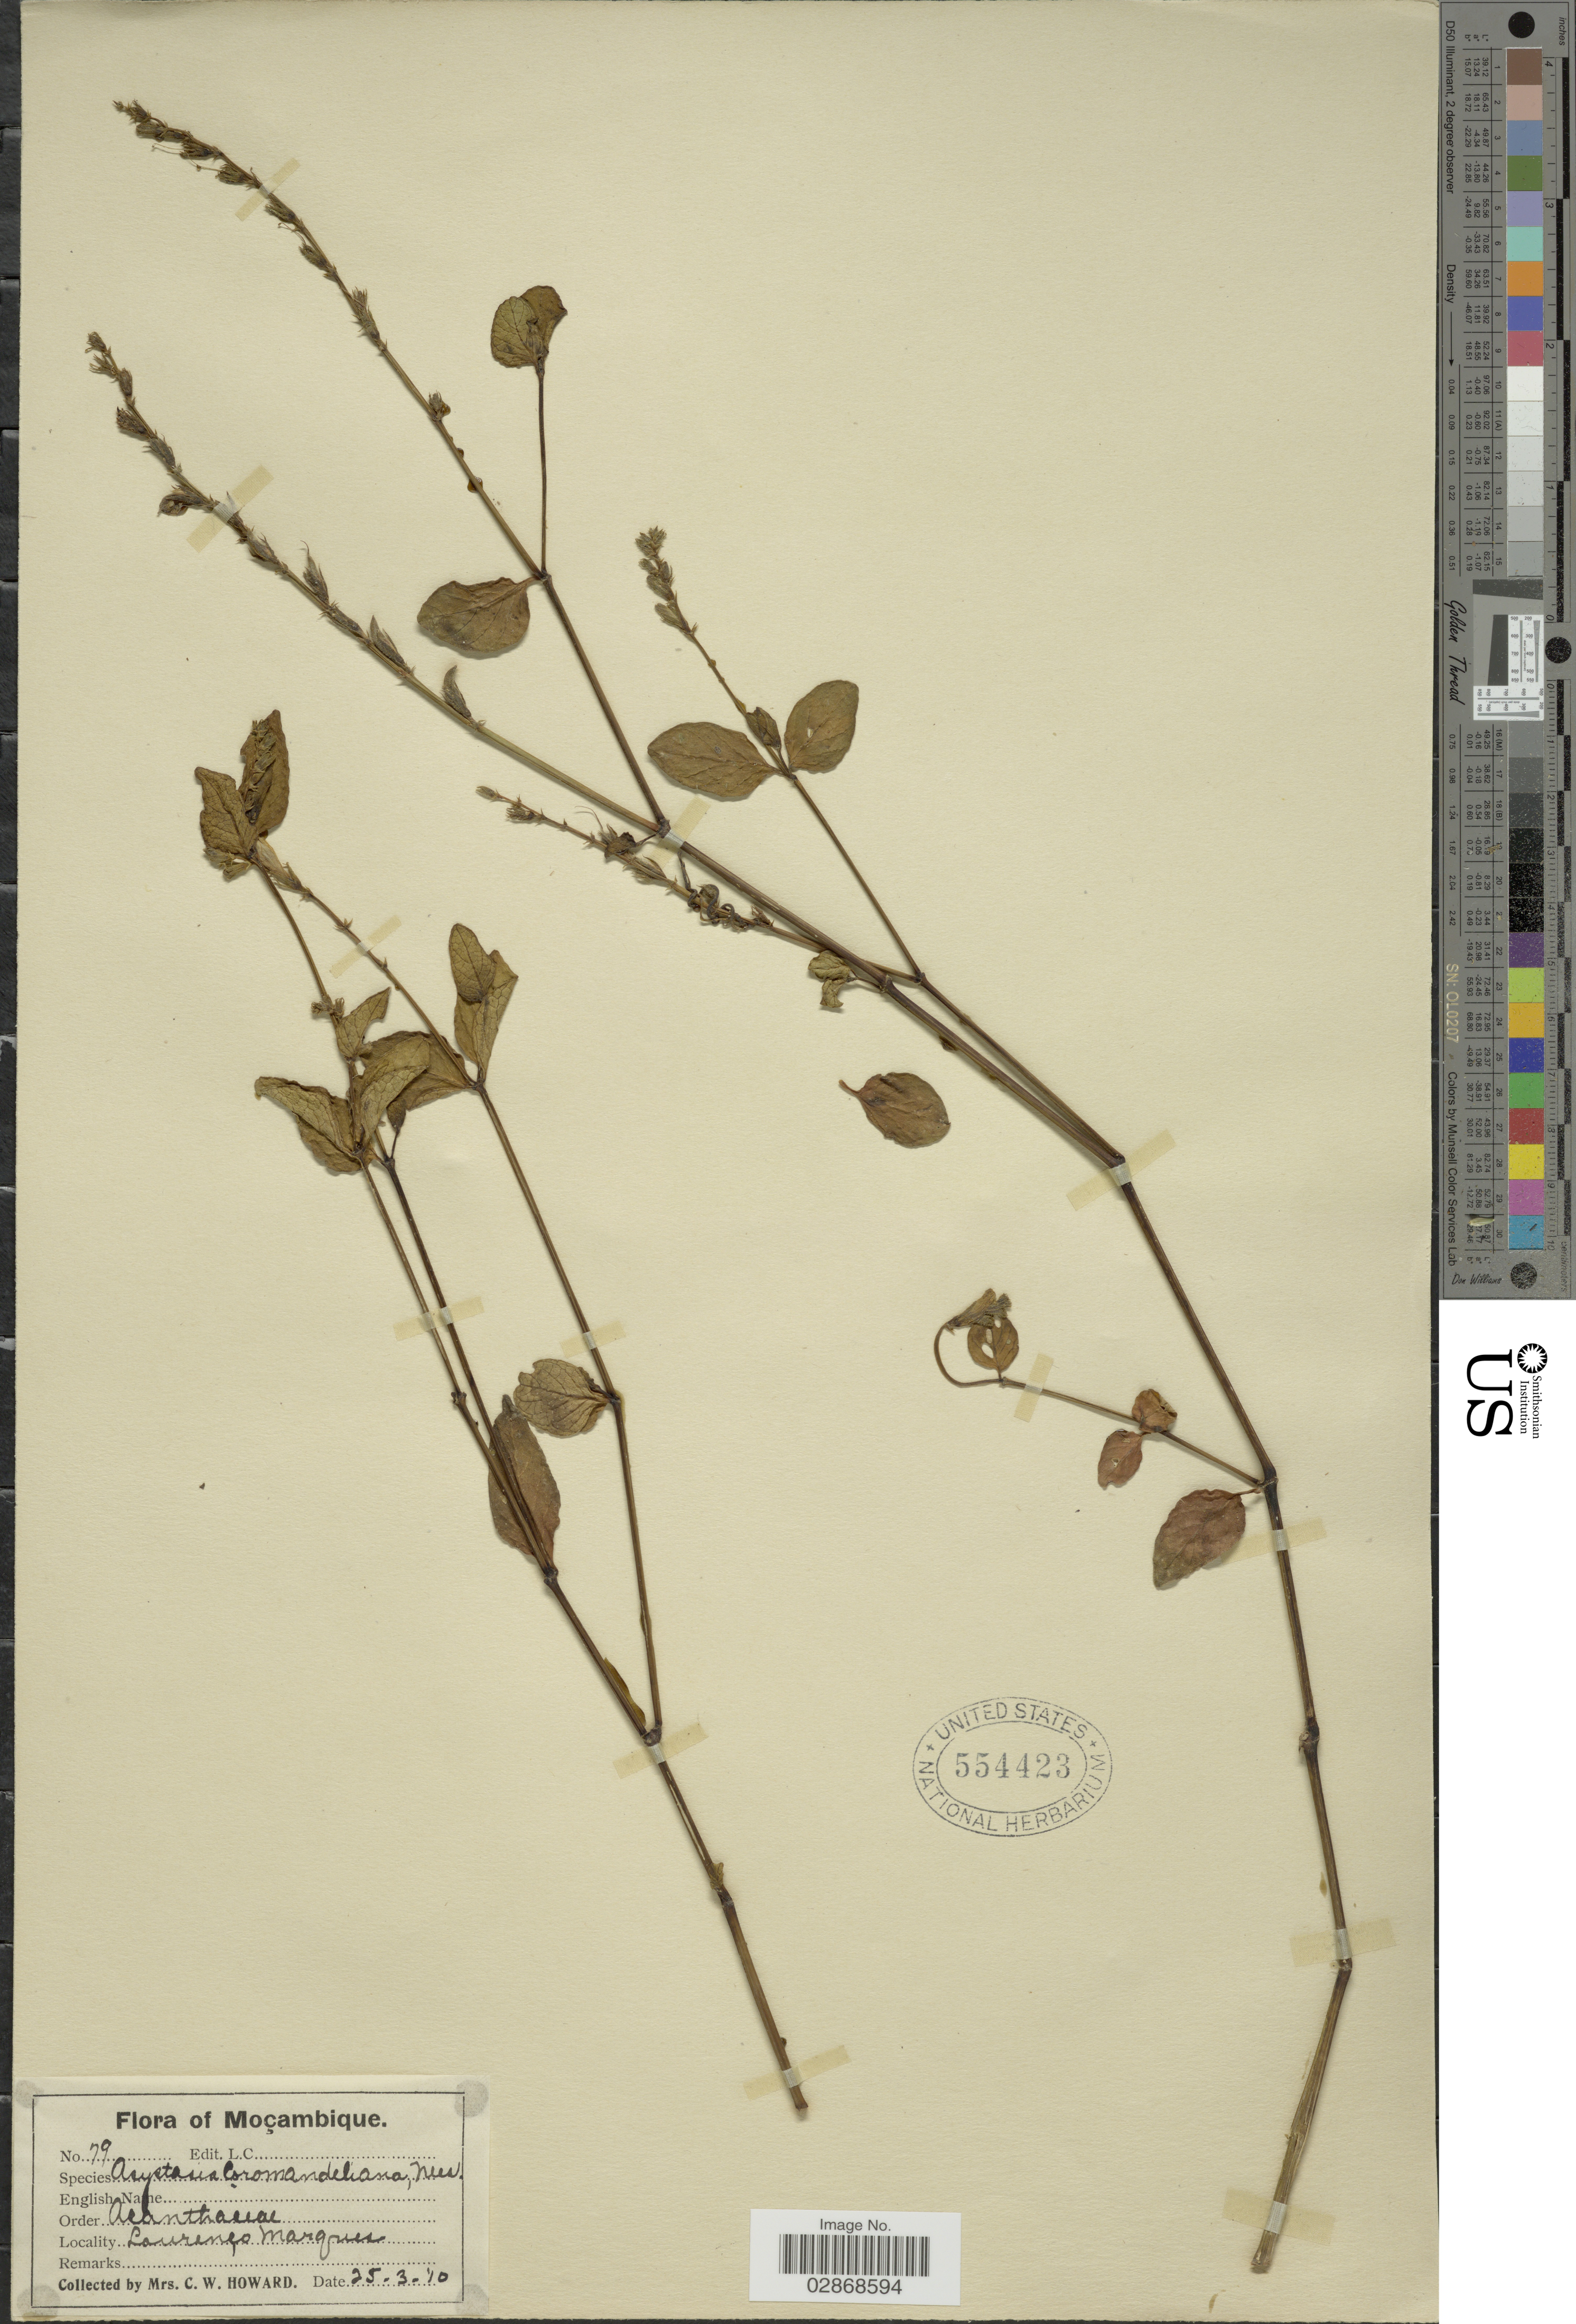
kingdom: Plantae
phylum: Tracheophyta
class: Magnoliopsida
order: Lamiales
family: Acanthaceae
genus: Asystasia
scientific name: Asystasia coromandeliana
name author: Nees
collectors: C. W. Howard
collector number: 79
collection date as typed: Transcribed d/m/y: 25/3/70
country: Mozambique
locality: Lourenço Marques. Moçambique.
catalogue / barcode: US 554423